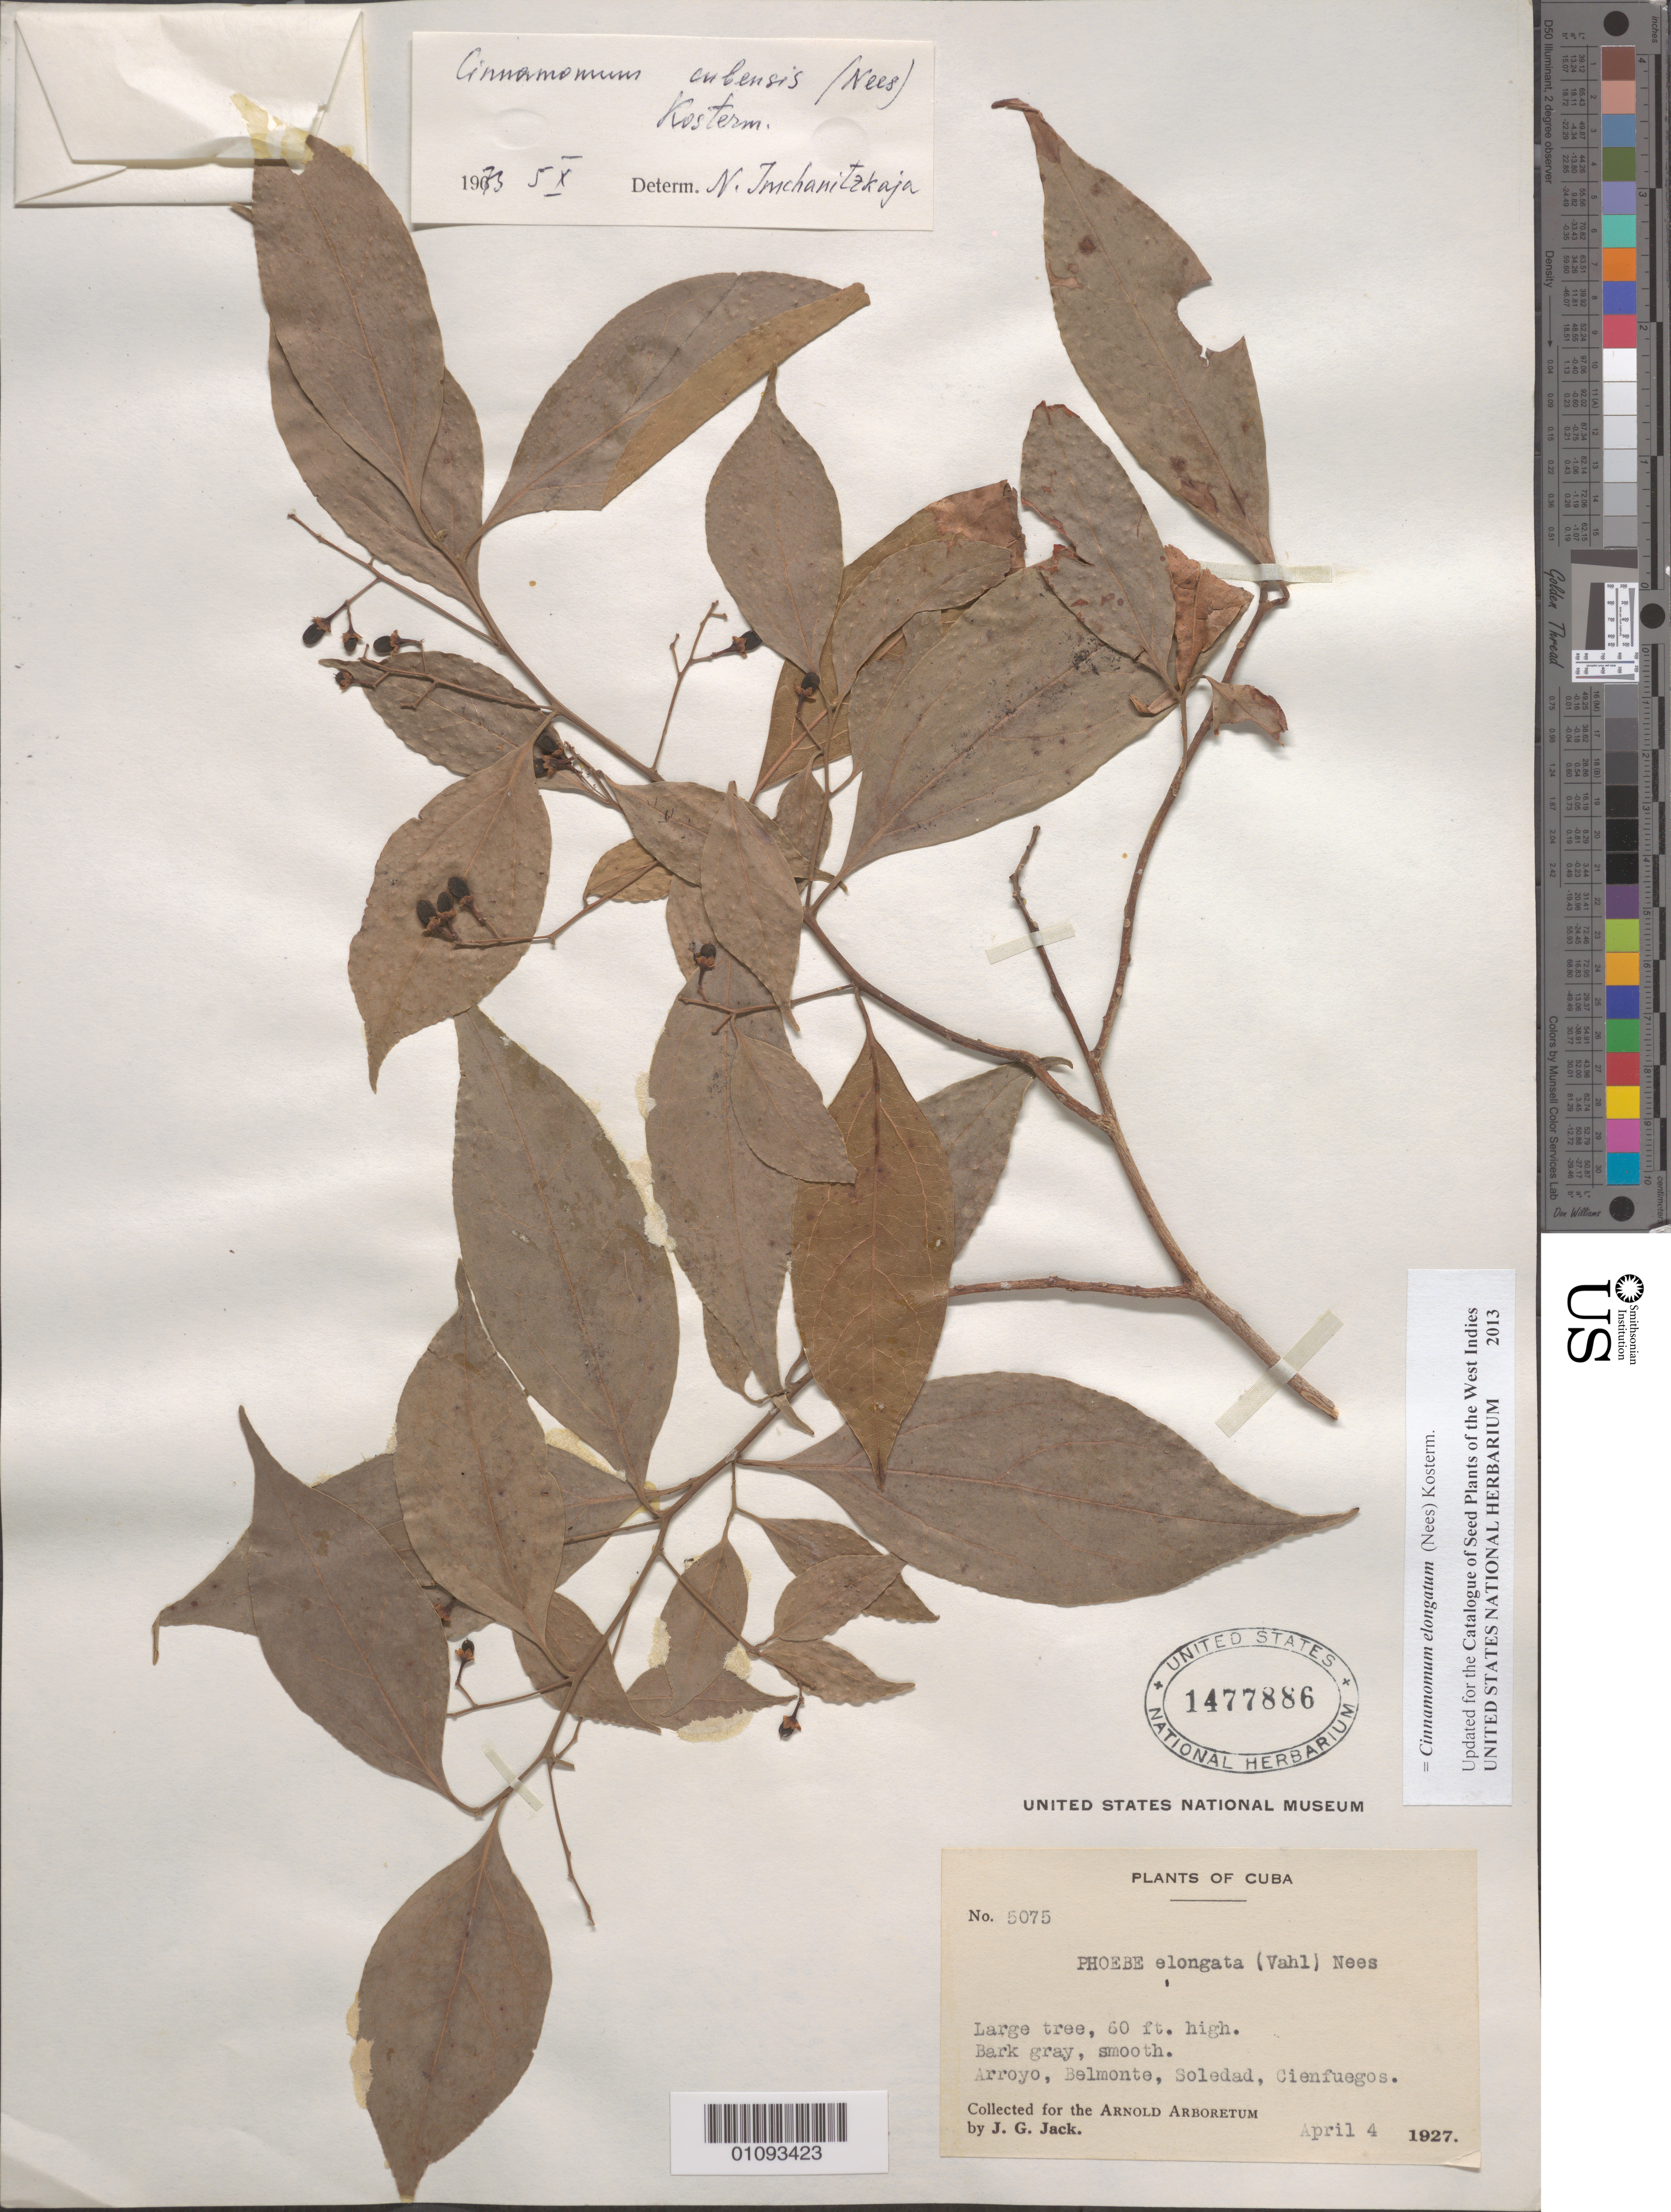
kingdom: Plantae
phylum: Tracheophyta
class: Magnoliopsida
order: Laurales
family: Lauraceae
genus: Cinnamomum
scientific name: Cinnamomum elongatum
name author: (Nees) Kosterm.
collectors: J. G. Jack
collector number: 5075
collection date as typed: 04 Apr 1927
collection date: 1927-04-04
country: Cuba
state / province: Cienfuegos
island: Cuba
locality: Arroyo, Belmonte, Soledad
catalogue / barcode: US 1477886